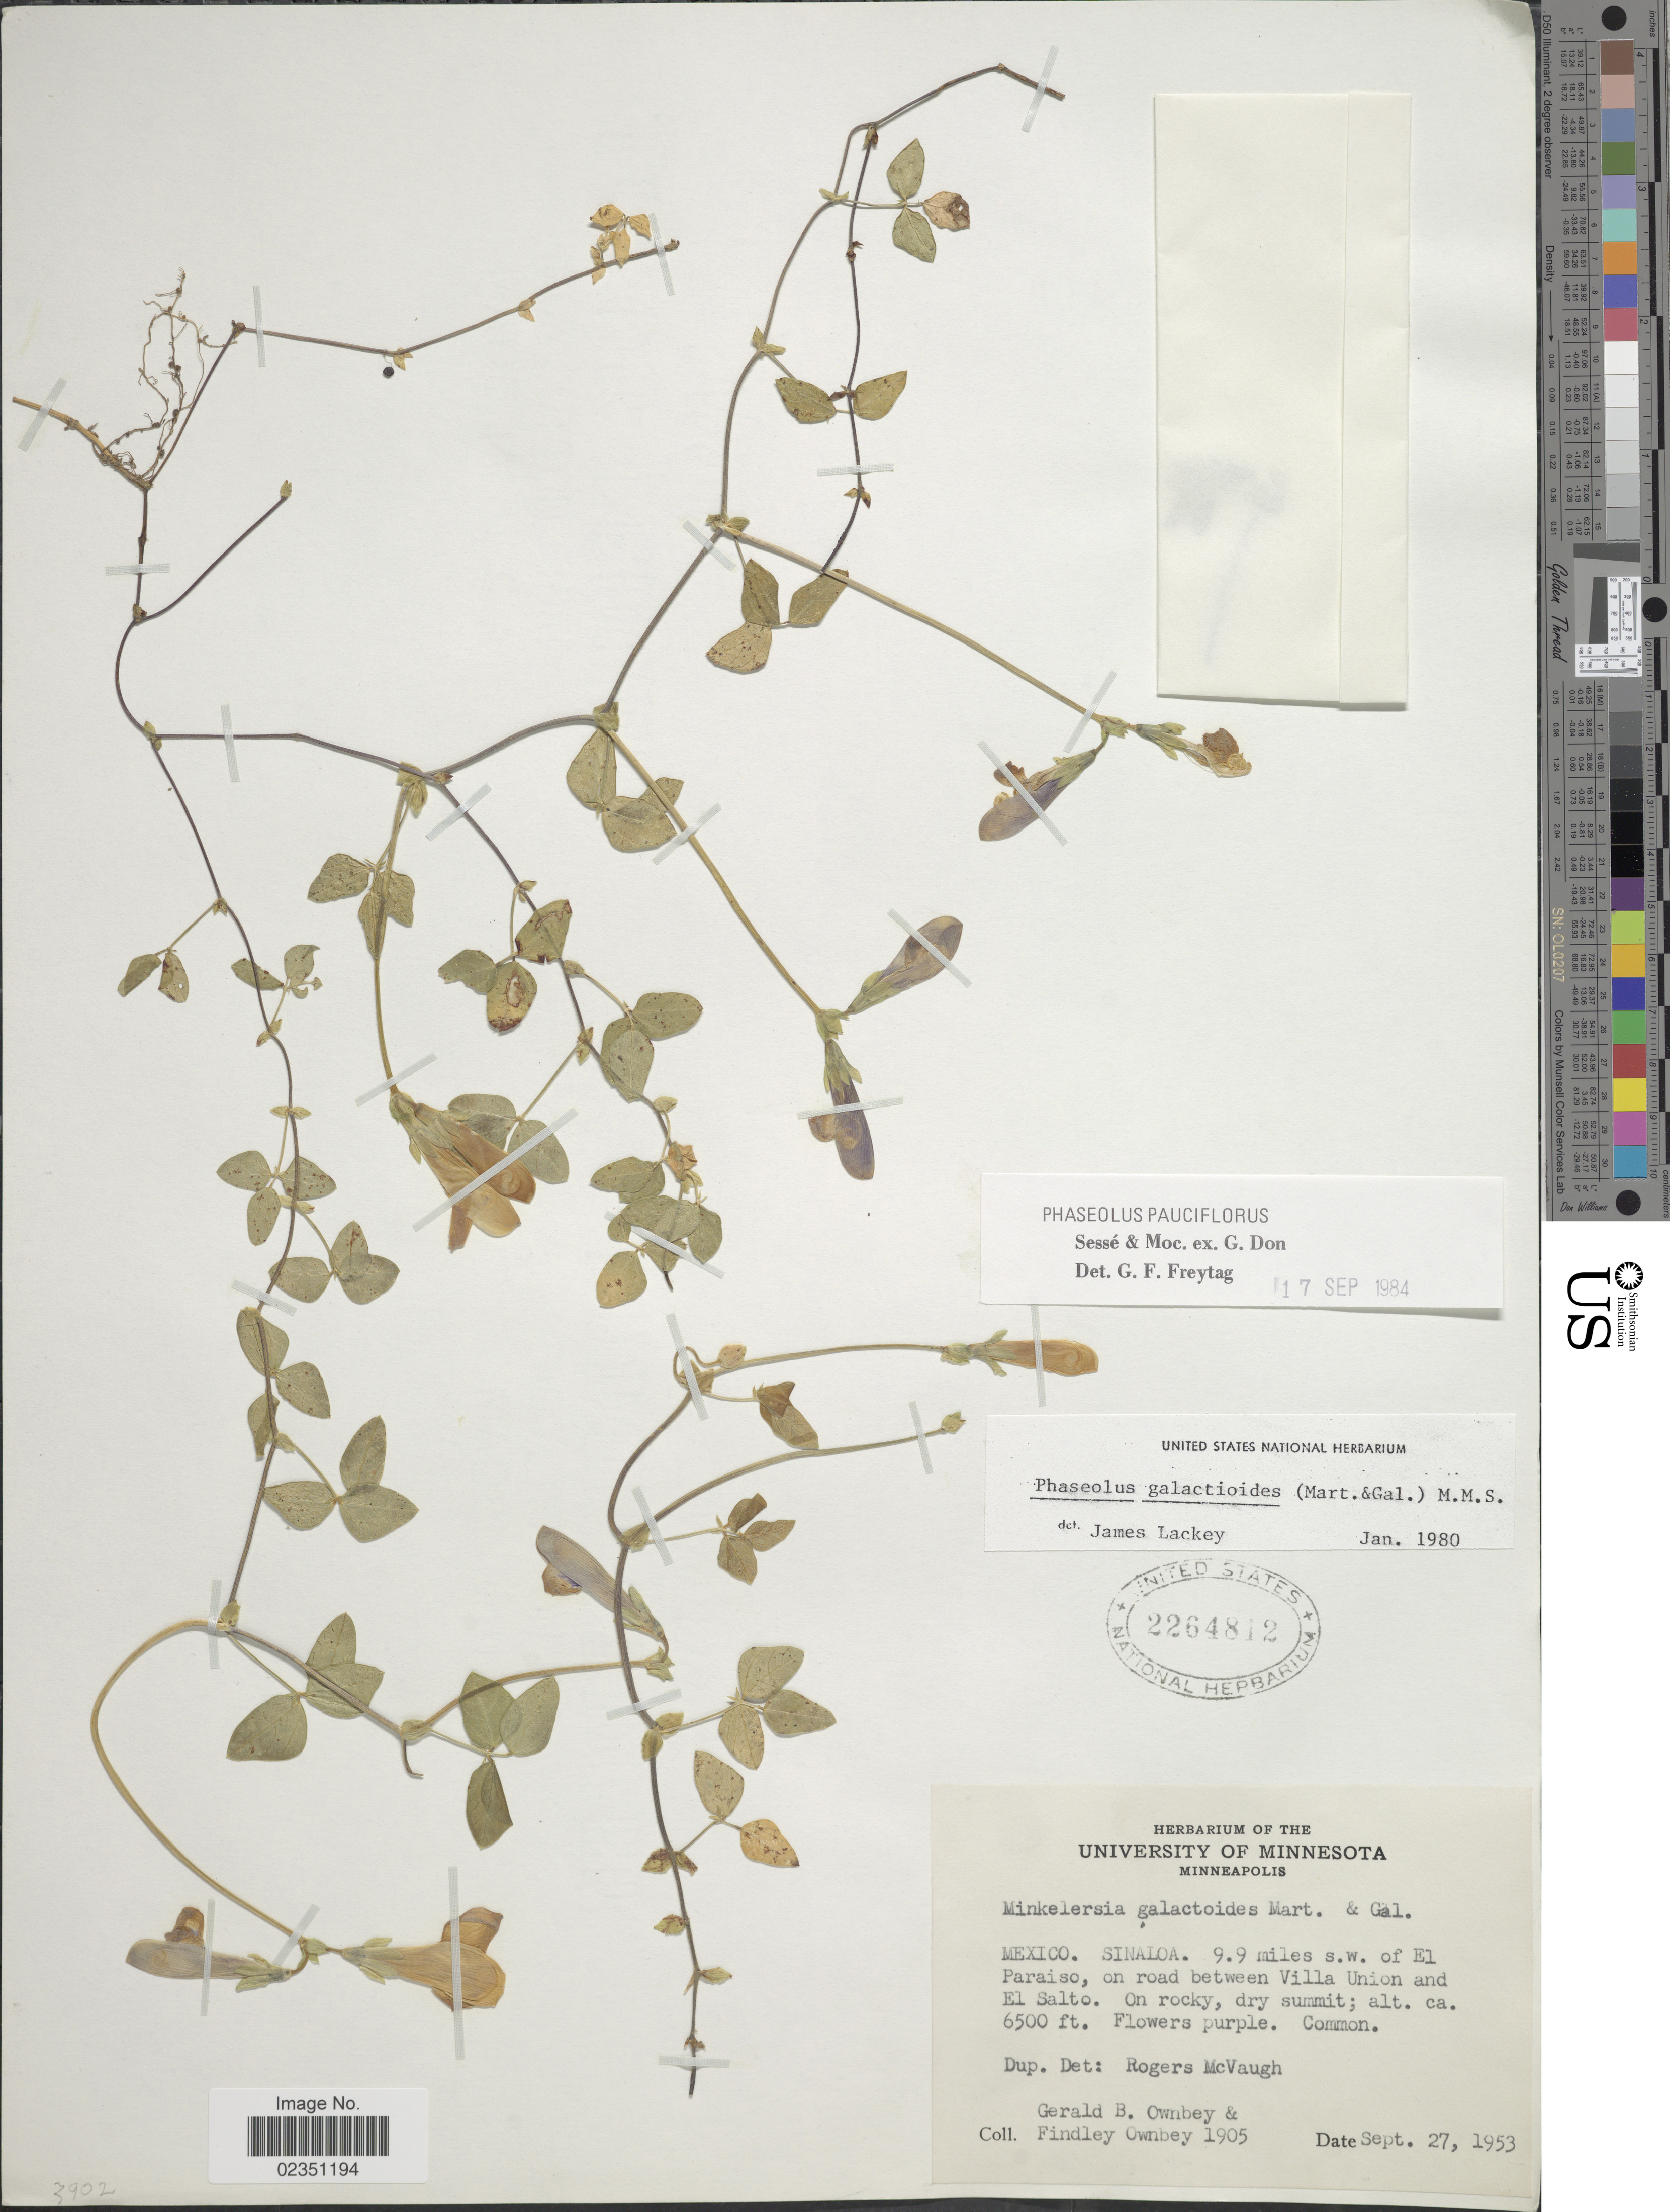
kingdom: Plantae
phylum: Tracheophyta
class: Magnoliopsida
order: Fabales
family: Fabaceae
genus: Phaseolus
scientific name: Phaseolus pauciflorus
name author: Sessé & Moc. ex G. Don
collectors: G. B. Ownbey & F. Ownbey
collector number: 1905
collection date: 1953-09-27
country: Mexico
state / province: Sinaloa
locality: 9.9 miles s.w. of El Paraiso, on road between Villa Union and El Salto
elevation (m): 1981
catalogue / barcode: US 2264812